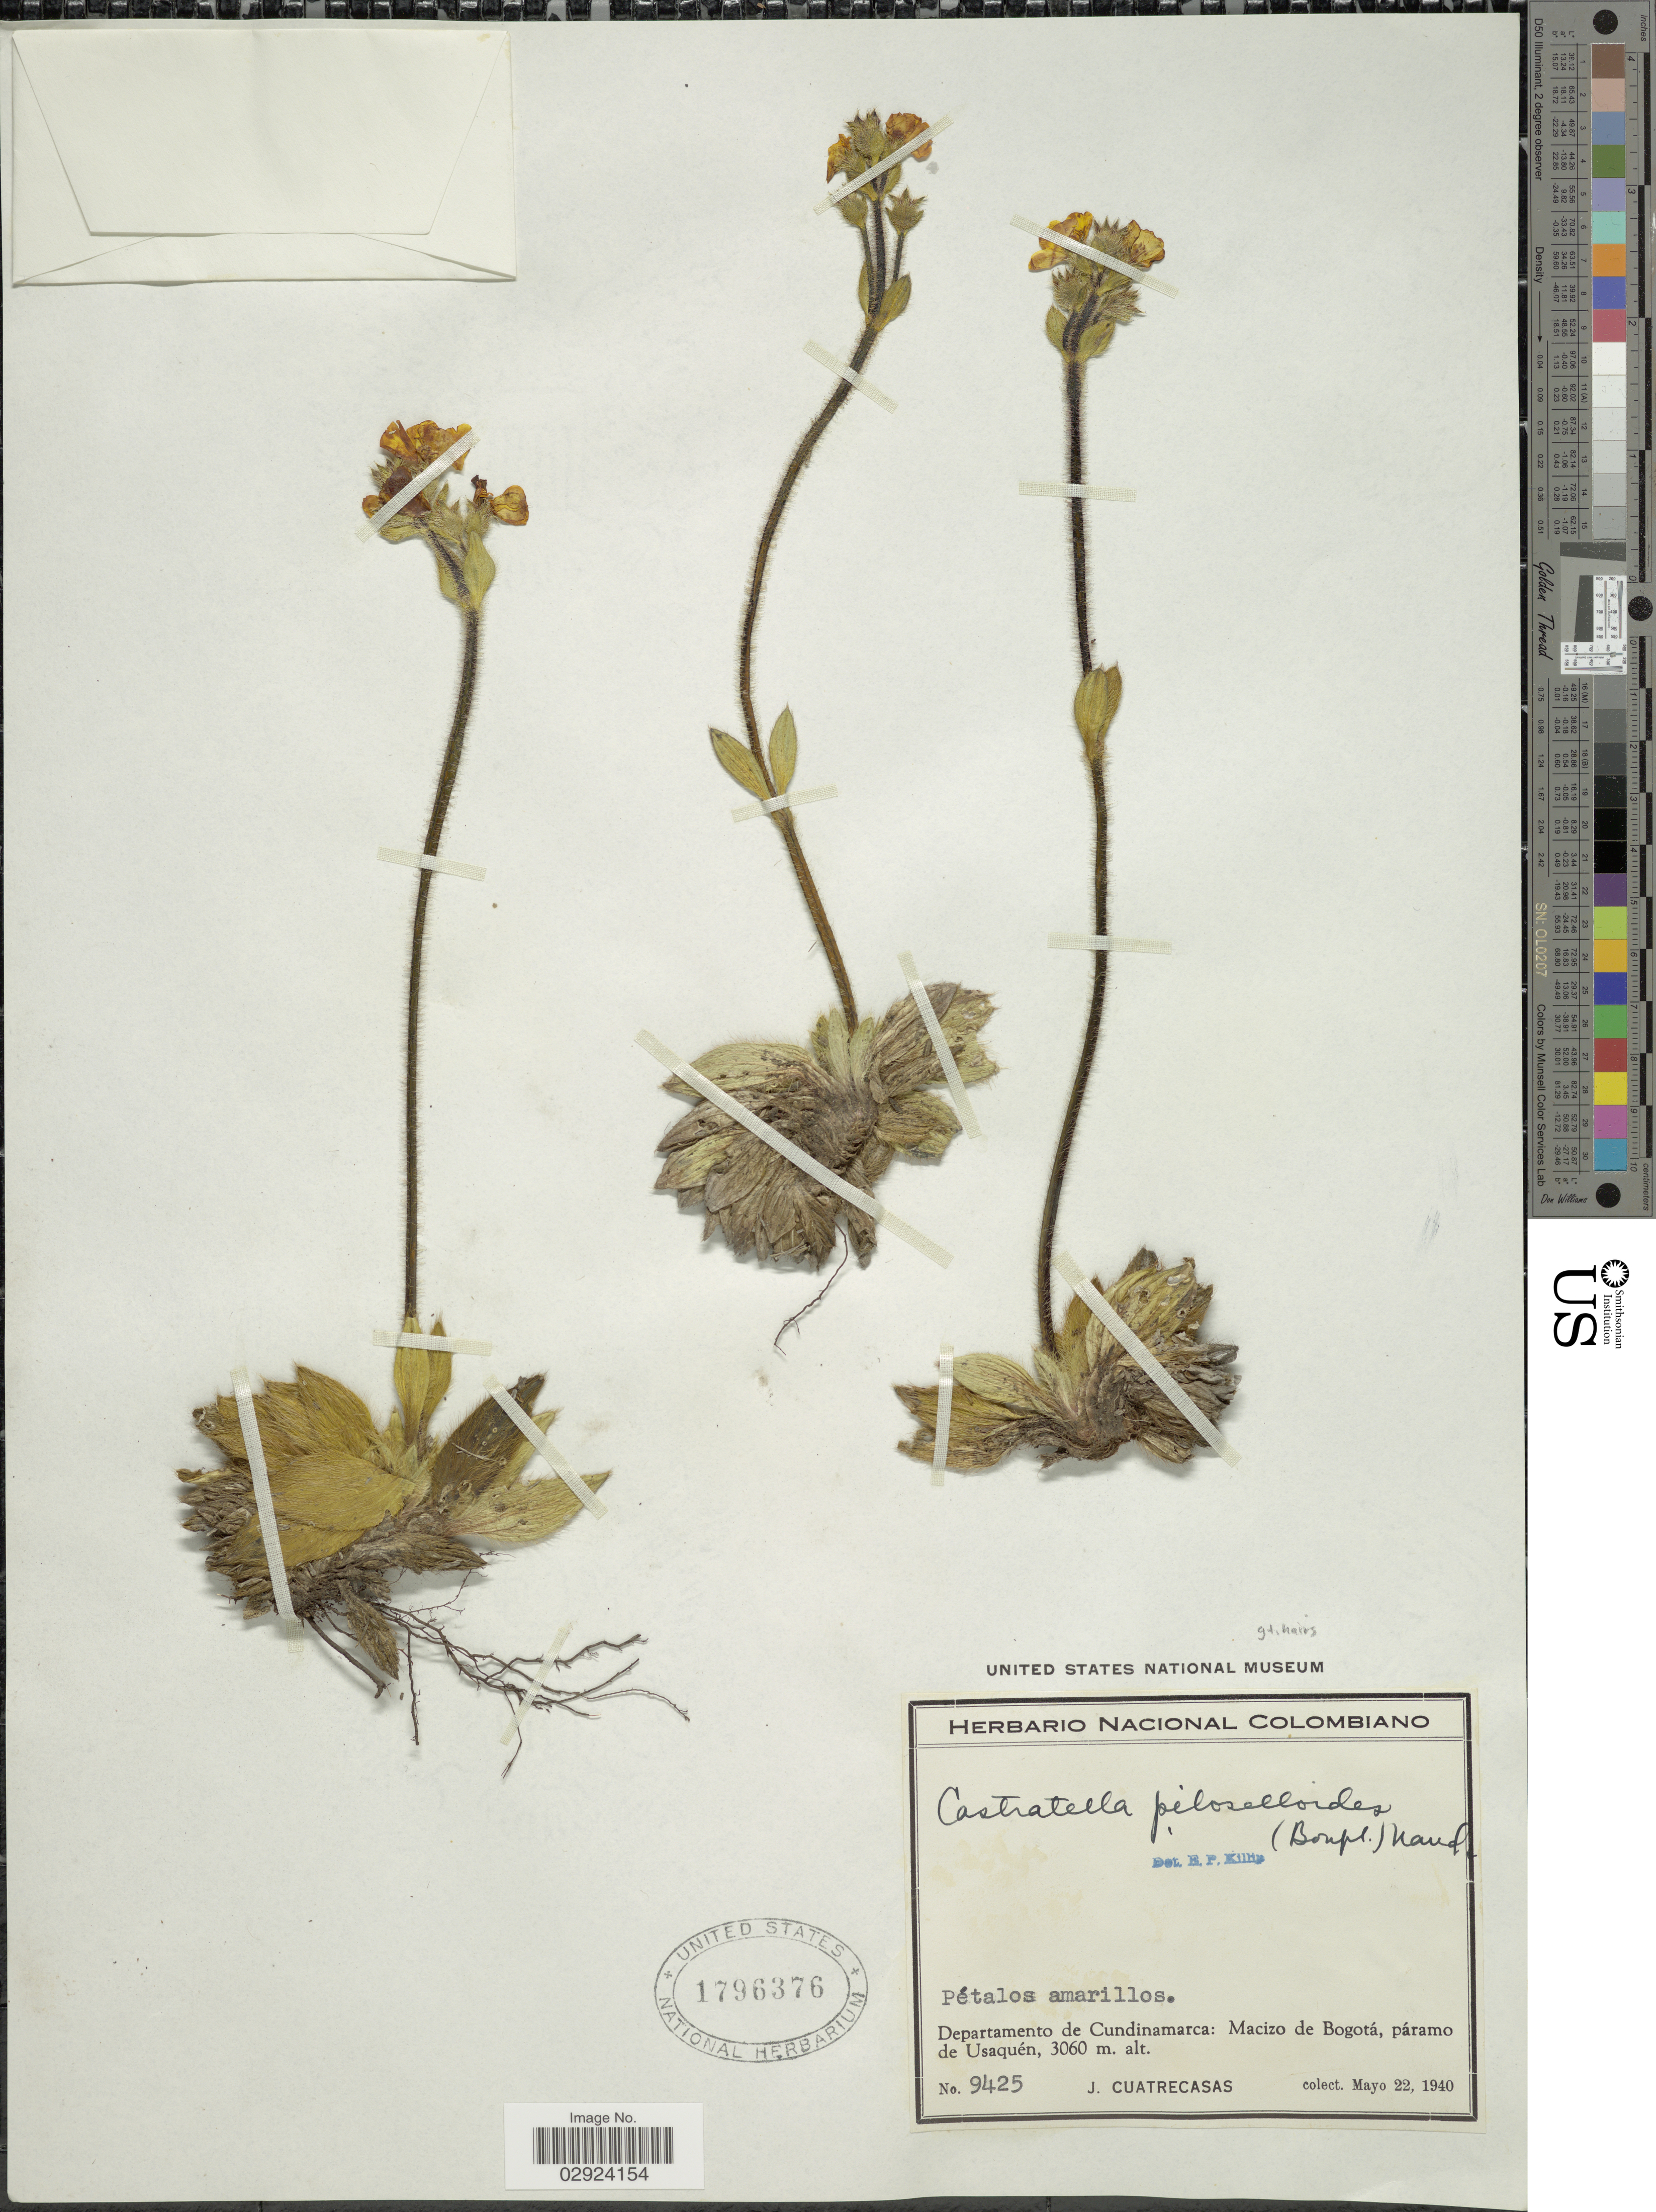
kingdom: Plantae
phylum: Tracheophyta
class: Magnoliopsida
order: Myrtales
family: Melastomataceae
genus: Castratella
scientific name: Castratella piloselloides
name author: (Bonpl.) Naudin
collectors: J. Cuatrecasas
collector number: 9425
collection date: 1940-05-22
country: Colombia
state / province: Cundinamarca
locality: Departamento de Cundinamarca: Macizo de Bogotá, páramo de Usaquén.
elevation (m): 3060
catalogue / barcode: US 1796376